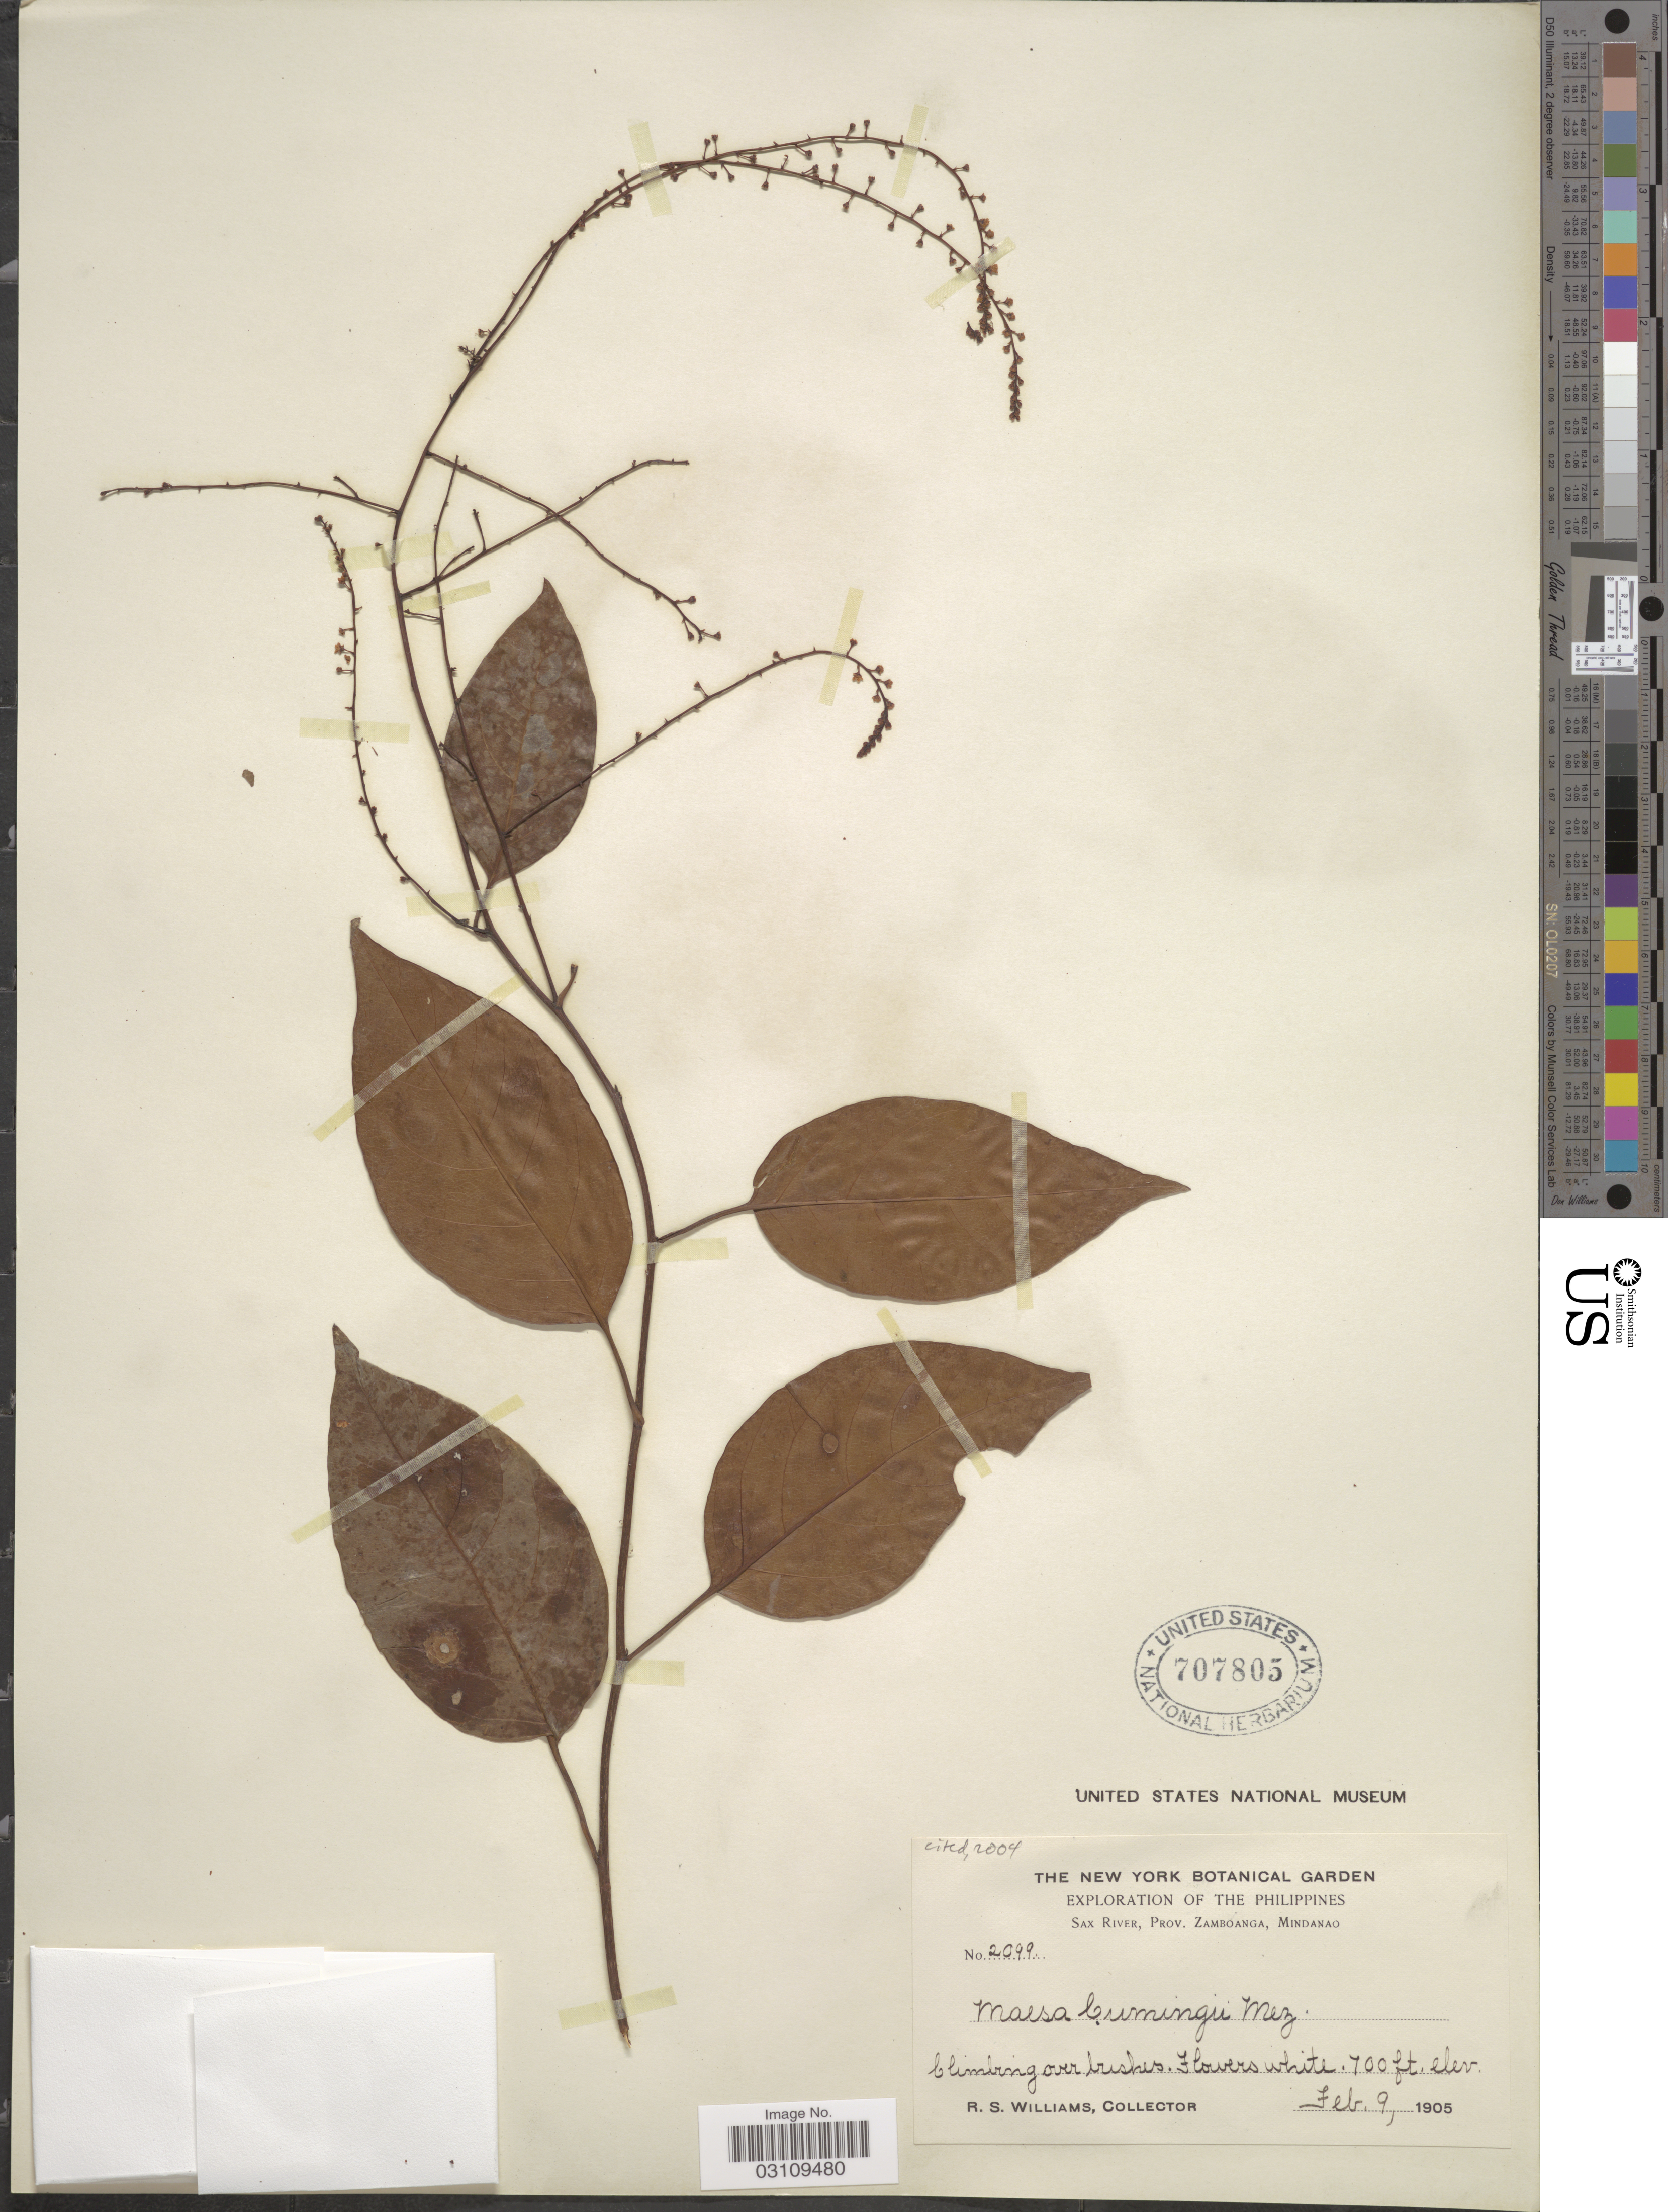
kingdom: Plantae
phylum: Tracheophyta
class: Magnoliopsida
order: Ericales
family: Primulaceae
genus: Maesa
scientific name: Maesa cumingii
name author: Mez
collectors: R. S. Williams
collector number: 2099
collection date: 1905-02-09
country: Philippines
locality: Sax River, Prov. Zamboanga, Mindanao.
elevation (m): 213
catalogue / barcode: US 707805